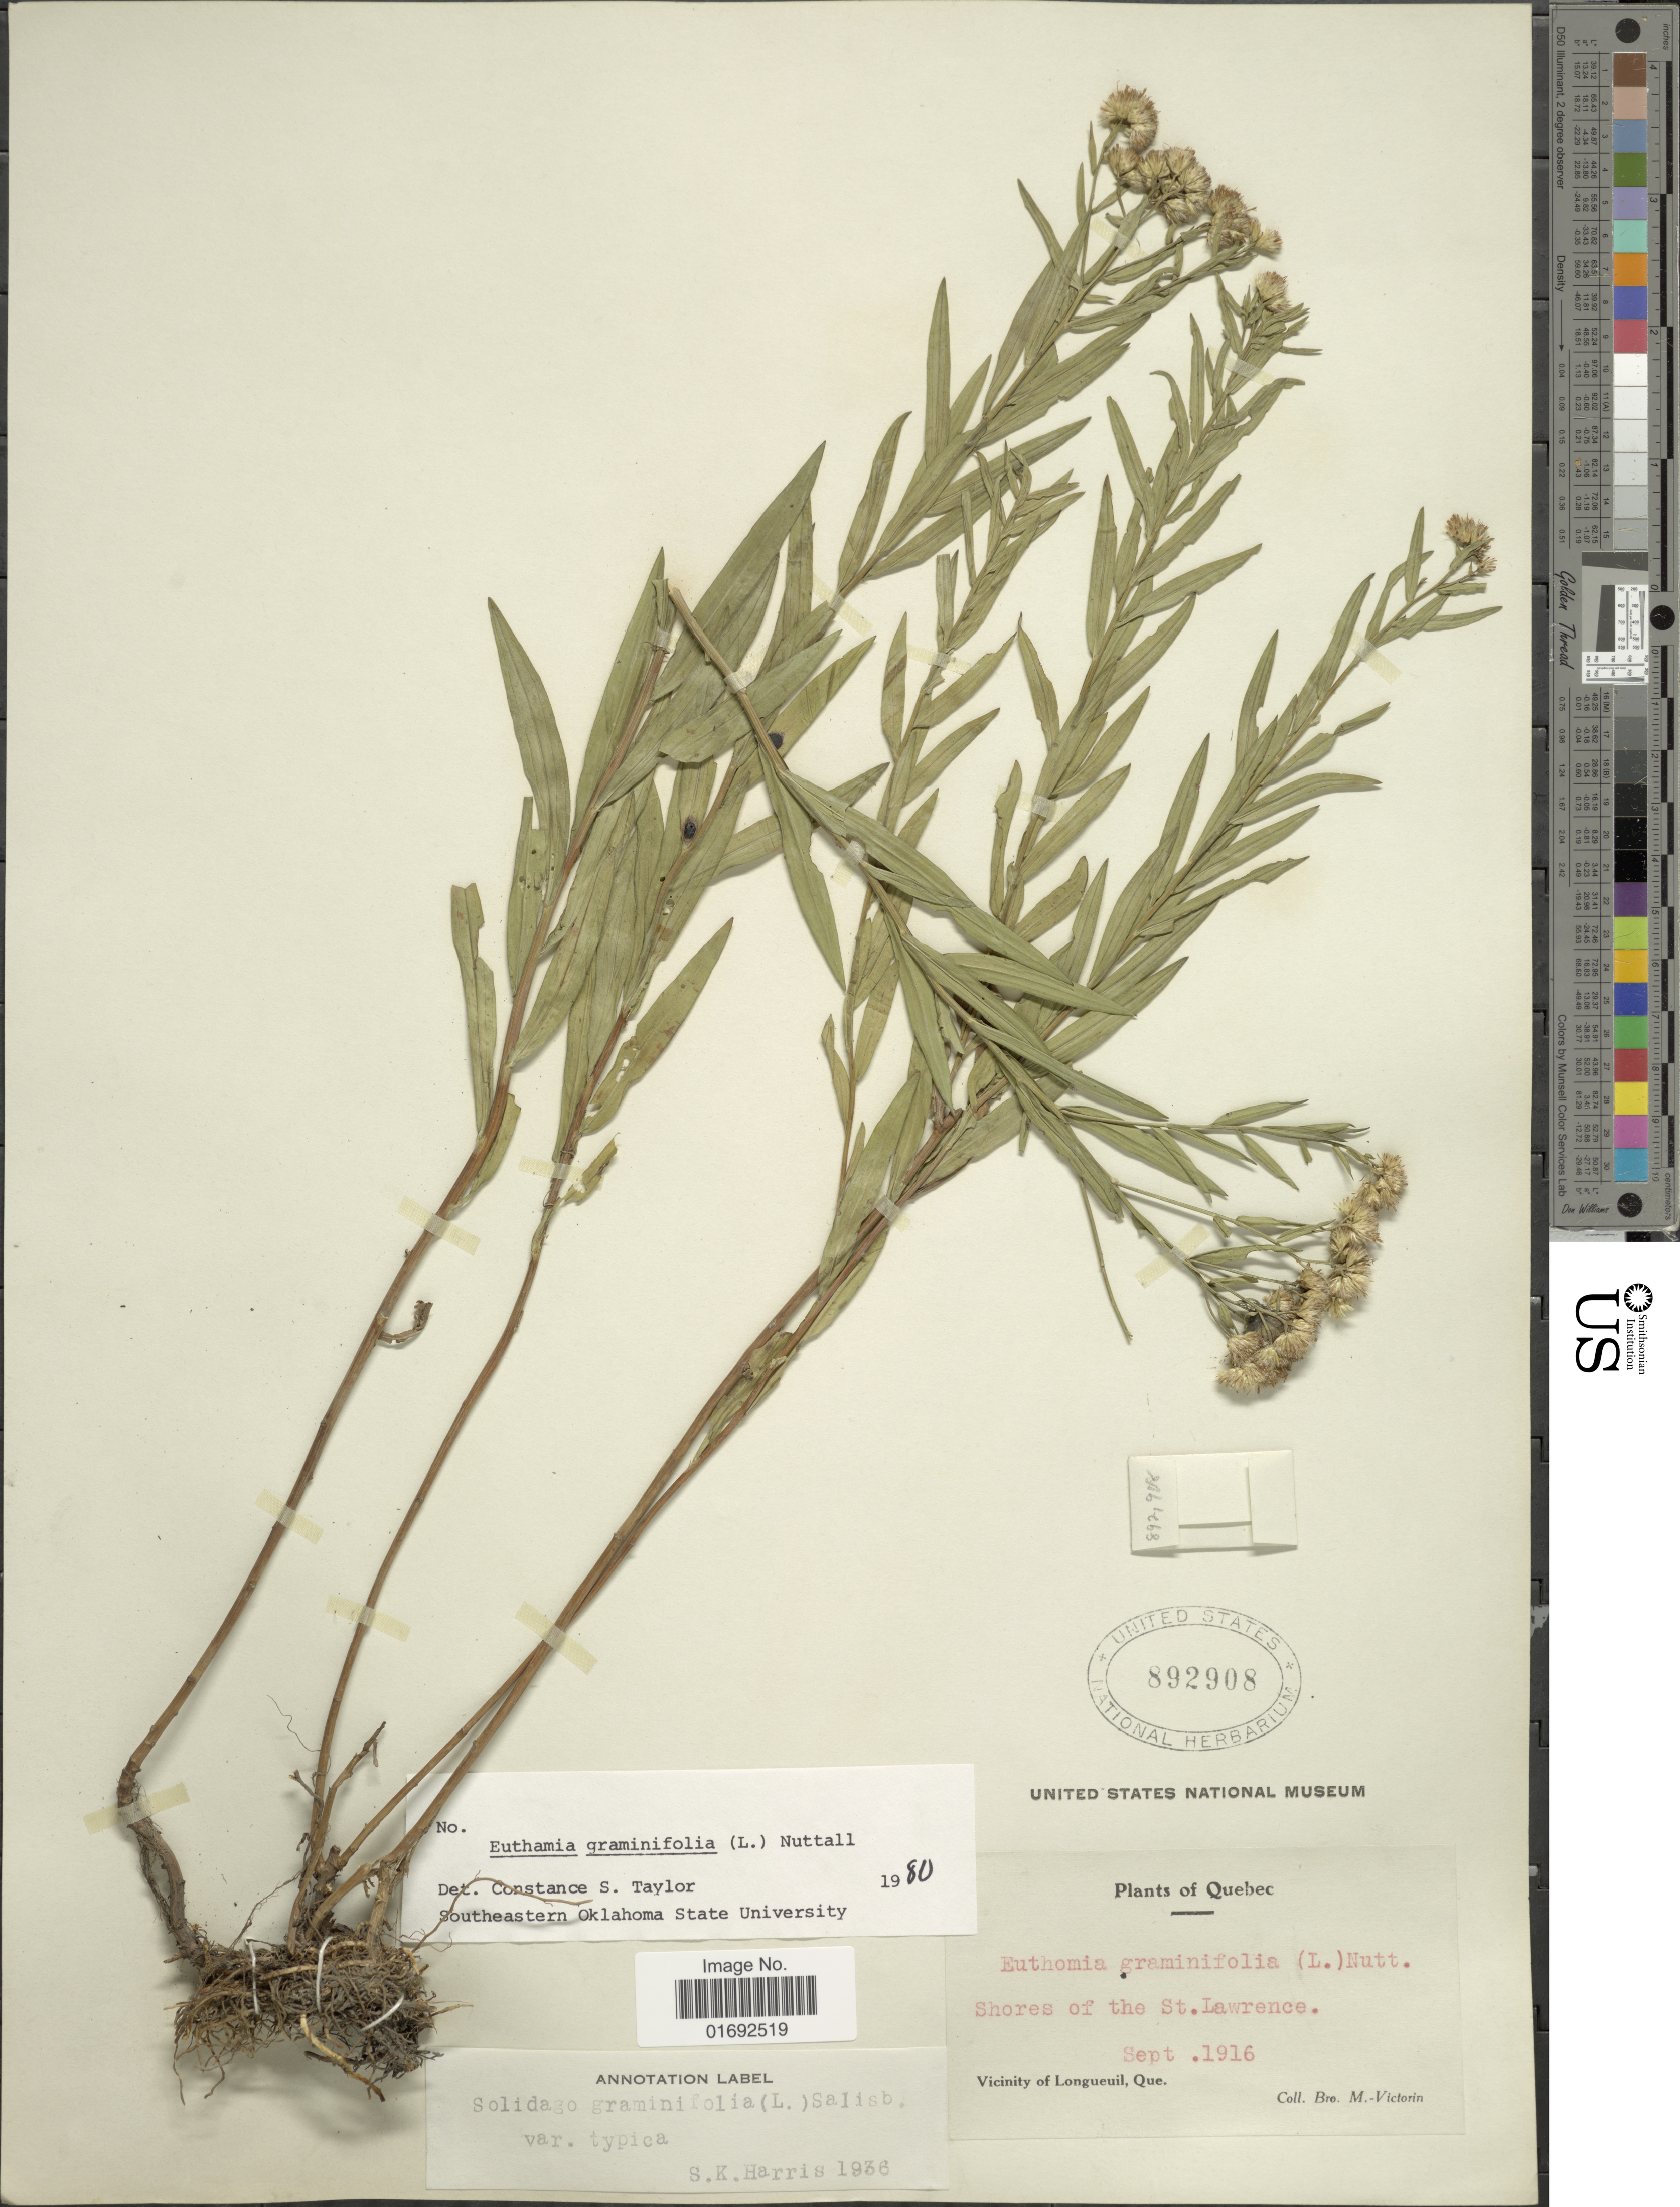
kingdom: Plantae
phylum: Tracheophyta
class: Magnoliopsida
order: Asterales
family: Asteraceae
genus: Euthamia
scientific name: Euthamia graminifolia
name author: (L.) Nutt.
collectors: Fr. Marie-Victorin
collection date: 1916-09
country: Canada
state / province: Quebec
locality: Shores of the St. Lawrence, Vicinity of Longueuil, Que.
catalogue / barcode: US 892908